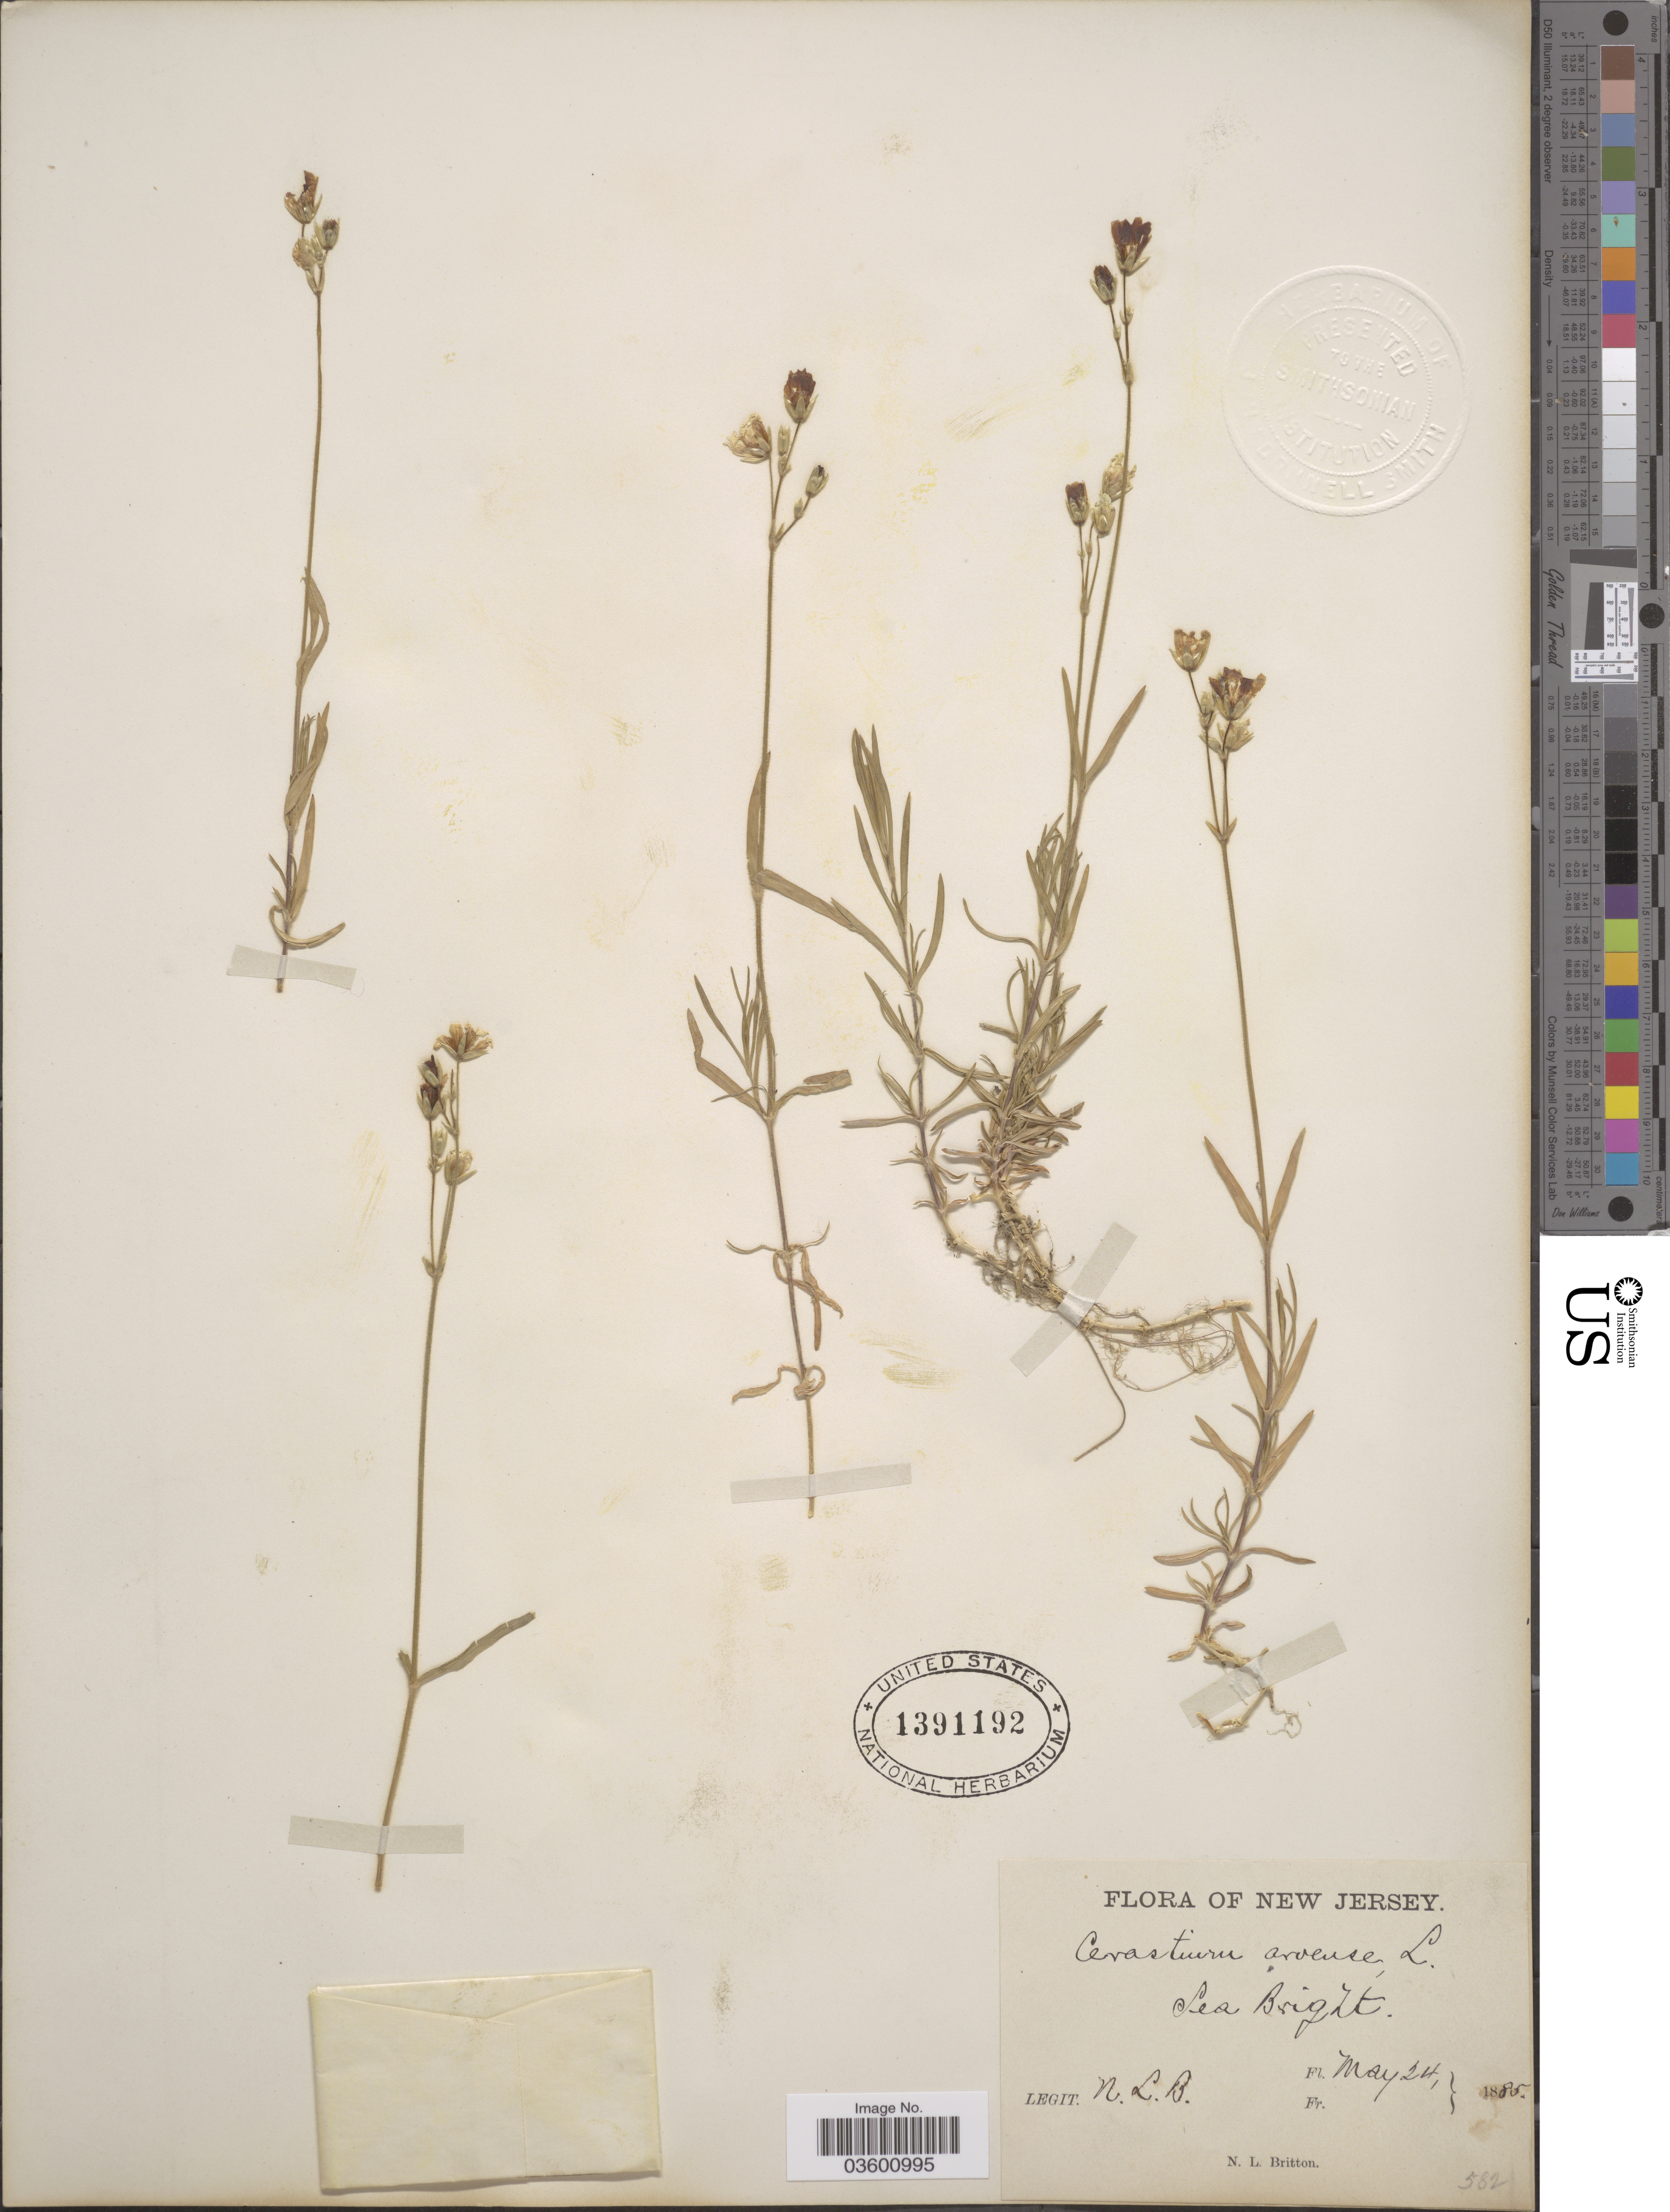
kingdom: Plantae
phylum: Tracheophyta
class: Magnoliopsida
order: Caryophyllales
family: Caryophyllaceae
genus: Cerastium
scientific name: Cerastium arvense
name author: L.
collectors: N. Britton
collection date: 1885-05-24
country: United States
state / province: New Jersey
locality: Sea Bright.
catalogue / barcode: US 1391192